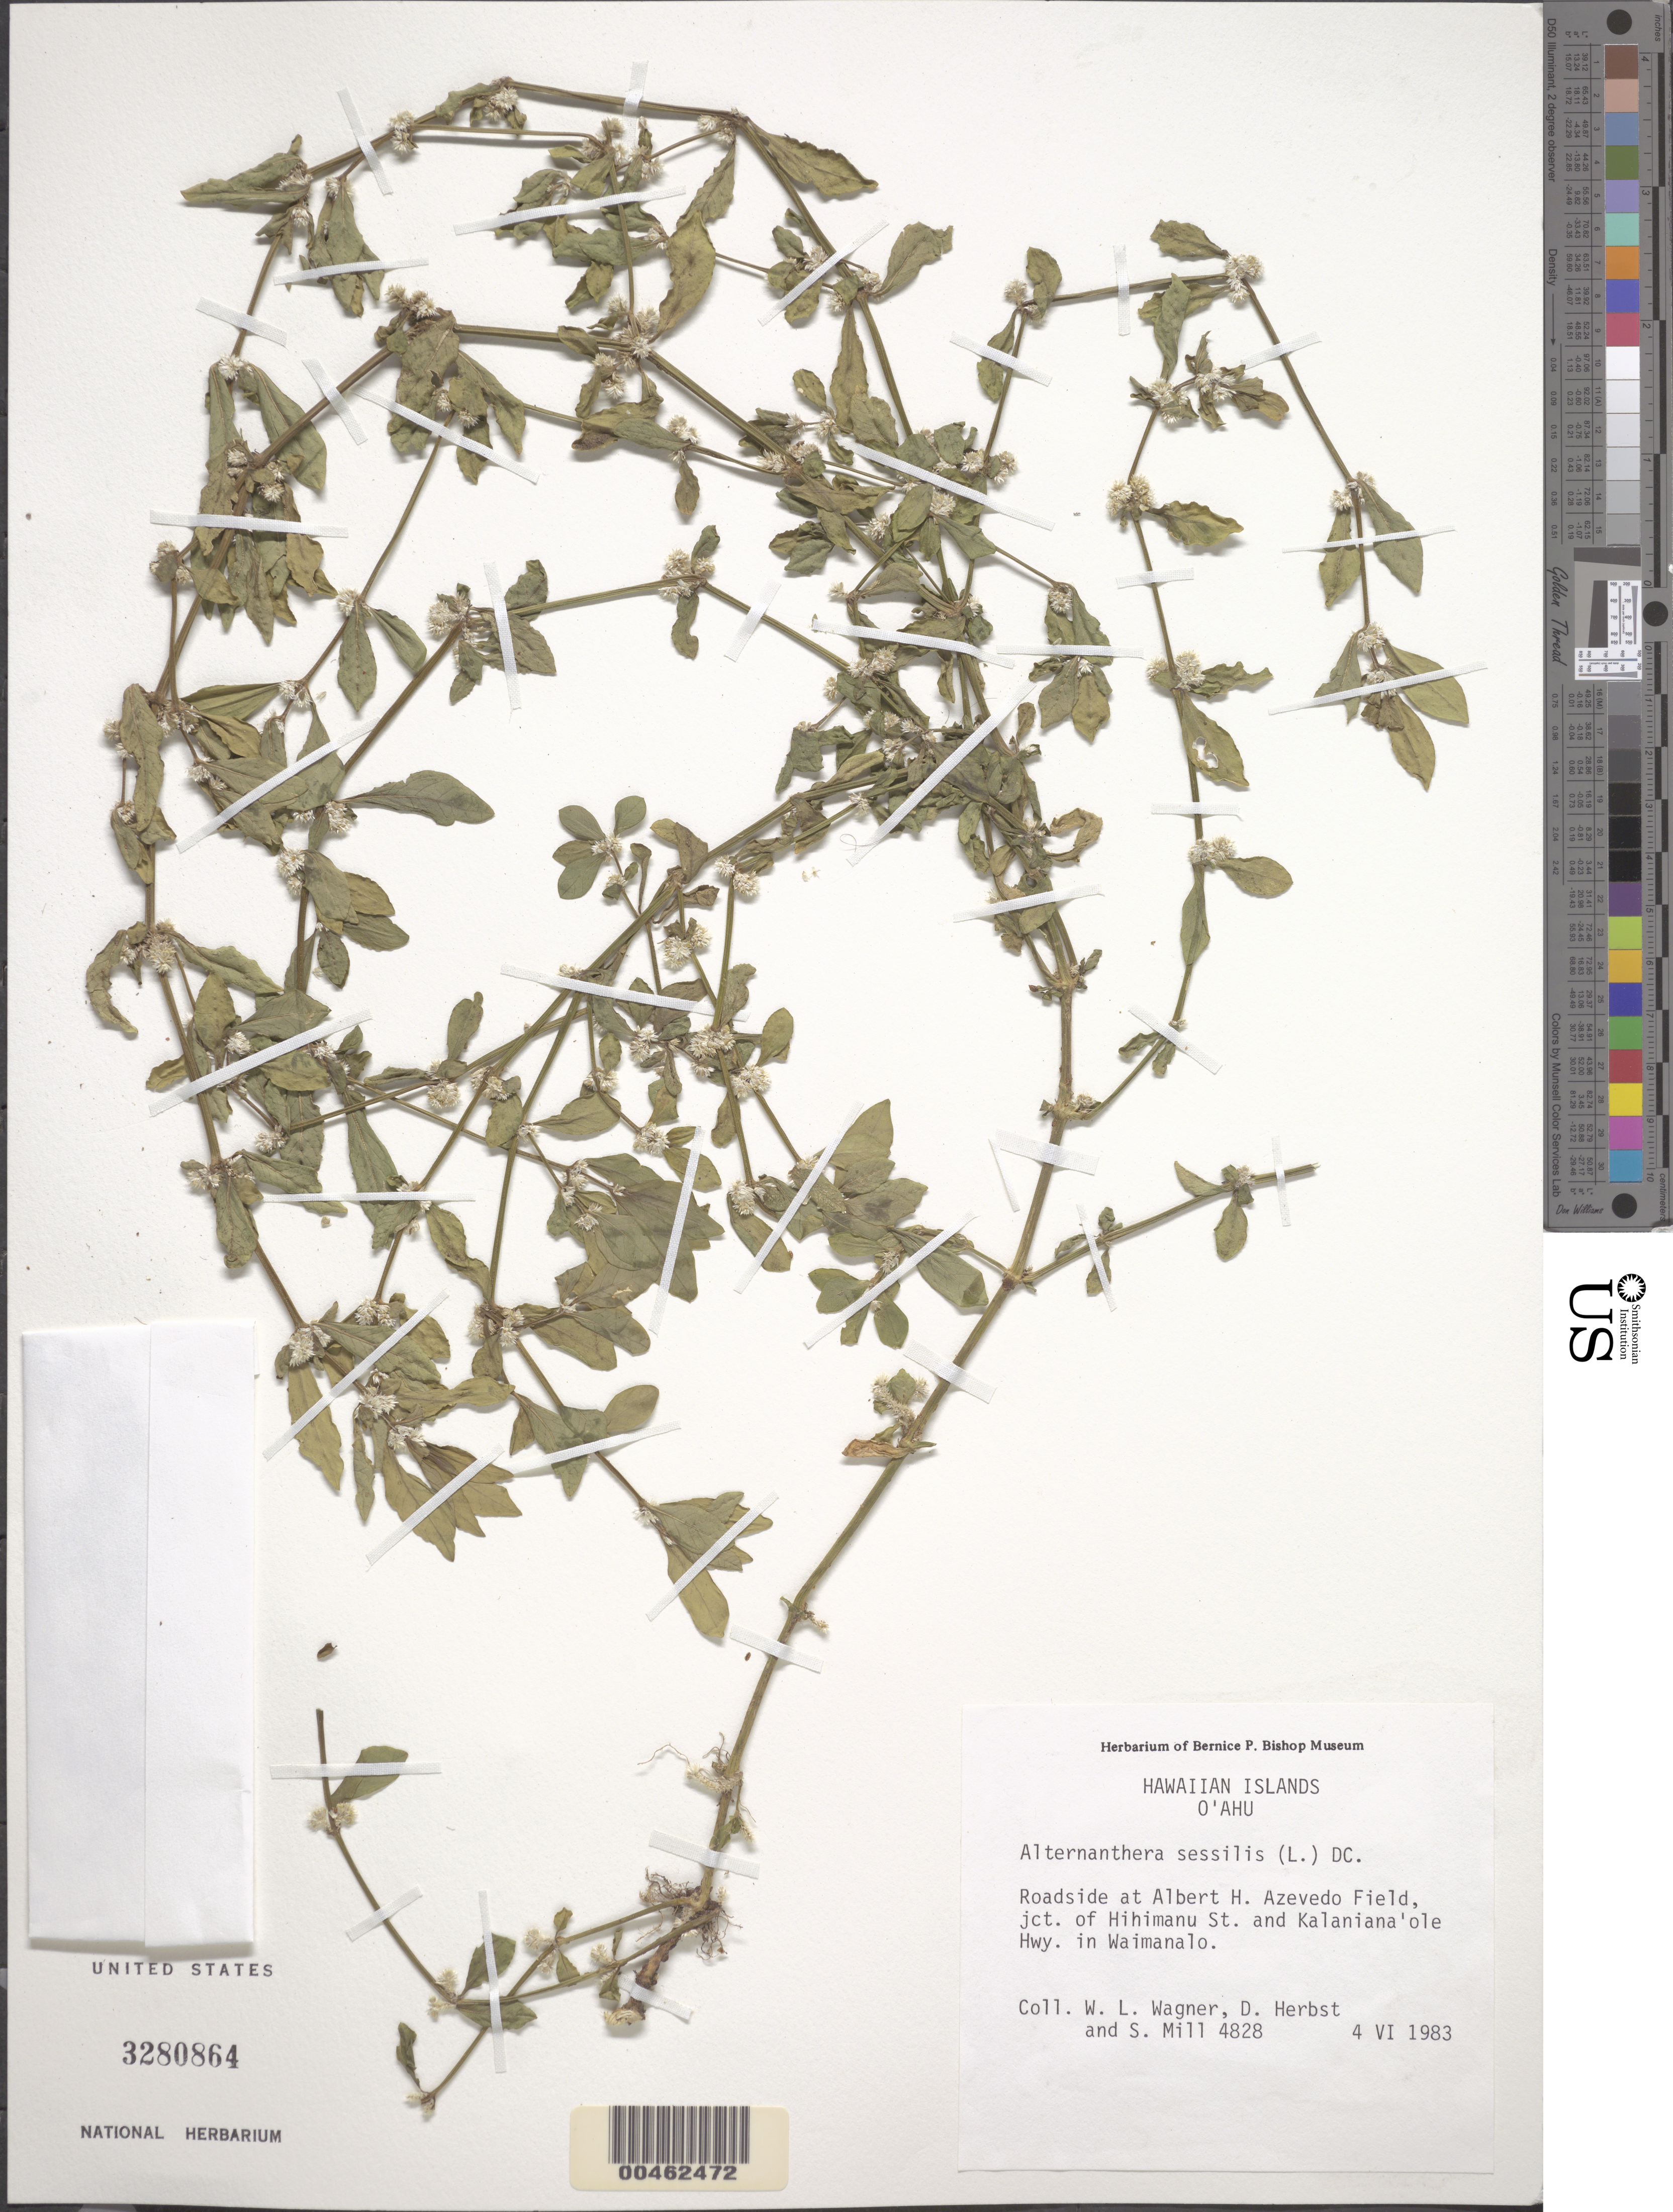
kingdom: Plantae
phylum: Tracheophyta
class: Magnoliopsida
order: Caryophyllales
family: Amaranthaceae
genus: Alternanthera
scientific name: Alternanthera sessilis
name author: (L.) DC.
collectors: W. L. Wagner, D. R. Herbst & S. W. Miller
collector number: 4828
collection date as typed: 4 Jun 1983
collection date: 1983-06-04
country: United States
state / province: Hawaii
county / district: Honolulu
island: Oahu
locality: Roadside at Albert H. Azevedo Field, junction of Hihimanu St. and Kalaniana'ole Hwy. in Waimanalo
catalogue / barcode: US 3280864